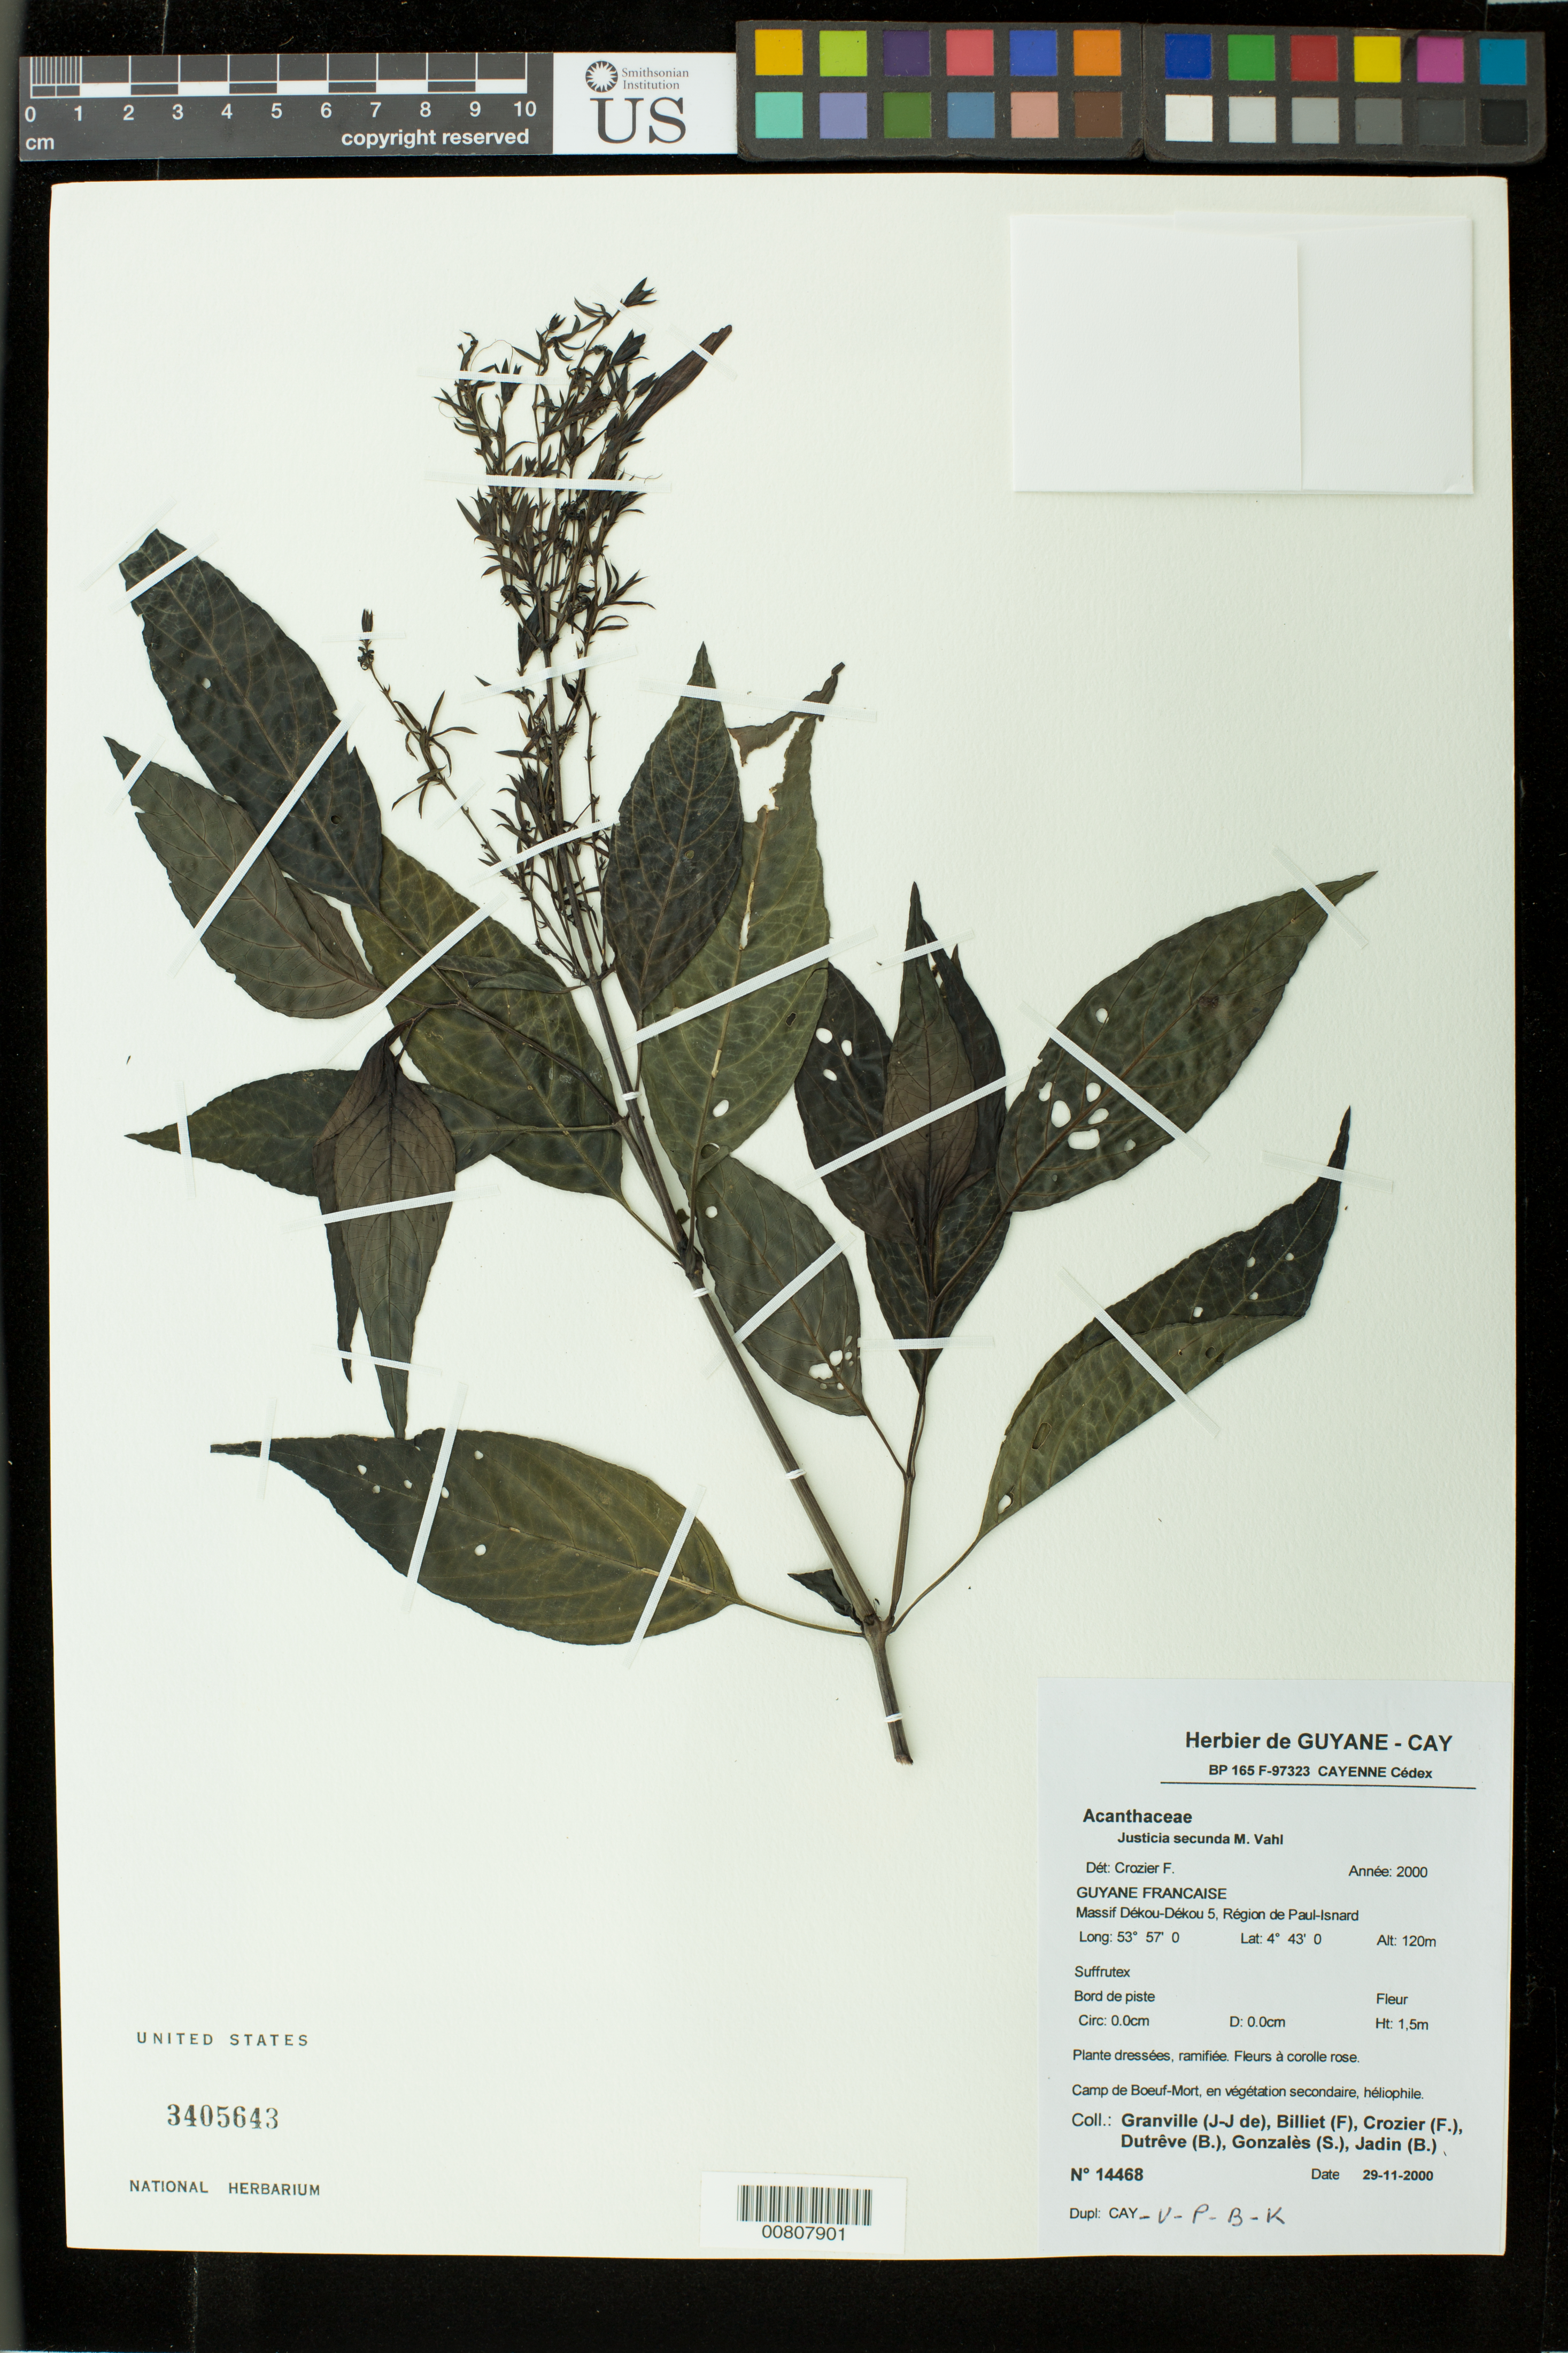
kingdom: Plantae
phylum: Tracheophyta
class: Magnoliopsida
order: Lamiales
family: Acanthaceae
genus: Justicia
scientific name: Justicia secunda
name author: Vahl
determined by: Crozier, F.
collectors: J.-J. de Granville, F. Billiet, F. Crozier, B. Dutrêve, S. Gonzales & B. Jadin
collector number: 14468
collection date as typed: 29-Nov-00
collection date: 2000-11-29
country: French Guiana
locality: Massif Dékou-Dékou 5, région de Paul-Isnard; camp de Boeuf-Mort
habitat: Vegetation secondaire. Bord de piste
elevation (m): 120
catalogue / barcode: US 3405643